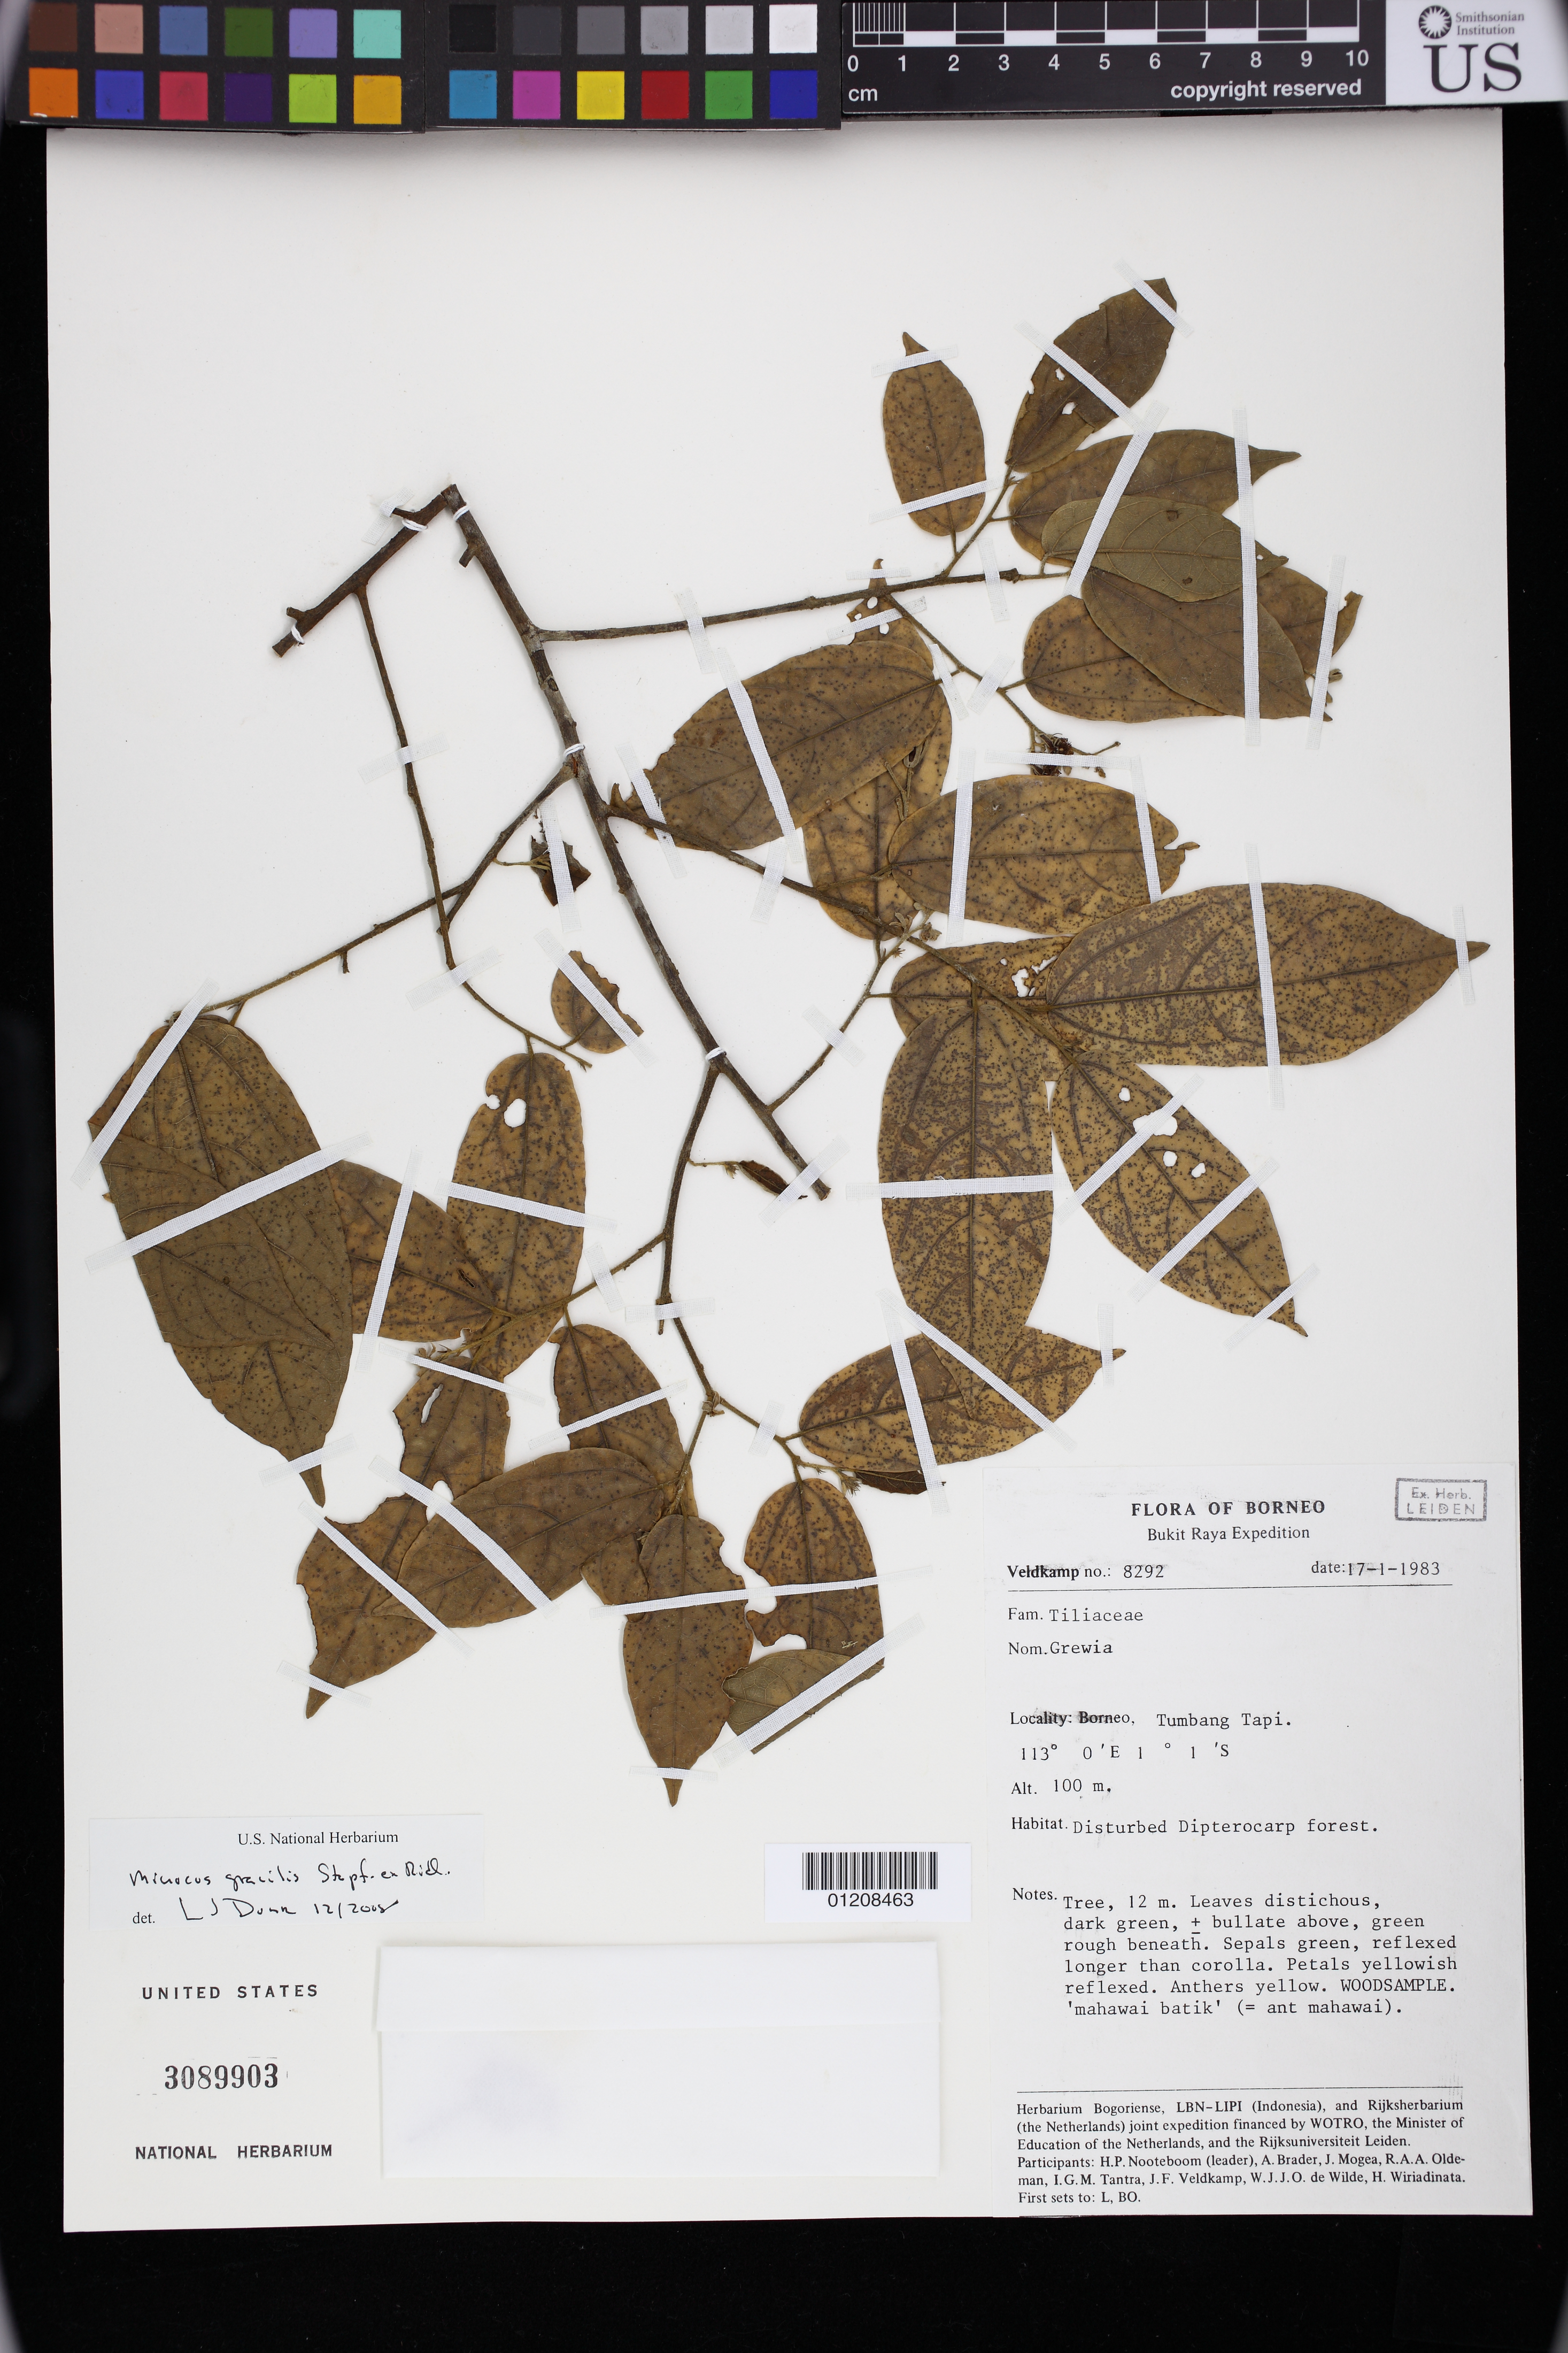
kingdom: Plantae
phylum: Tracheophyta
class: Magnoliopsida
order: Malvales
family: Malvaceae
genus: Microcos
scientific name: Microcos gracilis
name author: Stapf ex Ridl.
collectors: J. F. Veldkamp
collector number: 8292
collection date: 1983-01-17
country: Indonesia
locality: Borneo, Tumbang Tapi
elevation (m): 100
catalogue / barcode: US 3089903